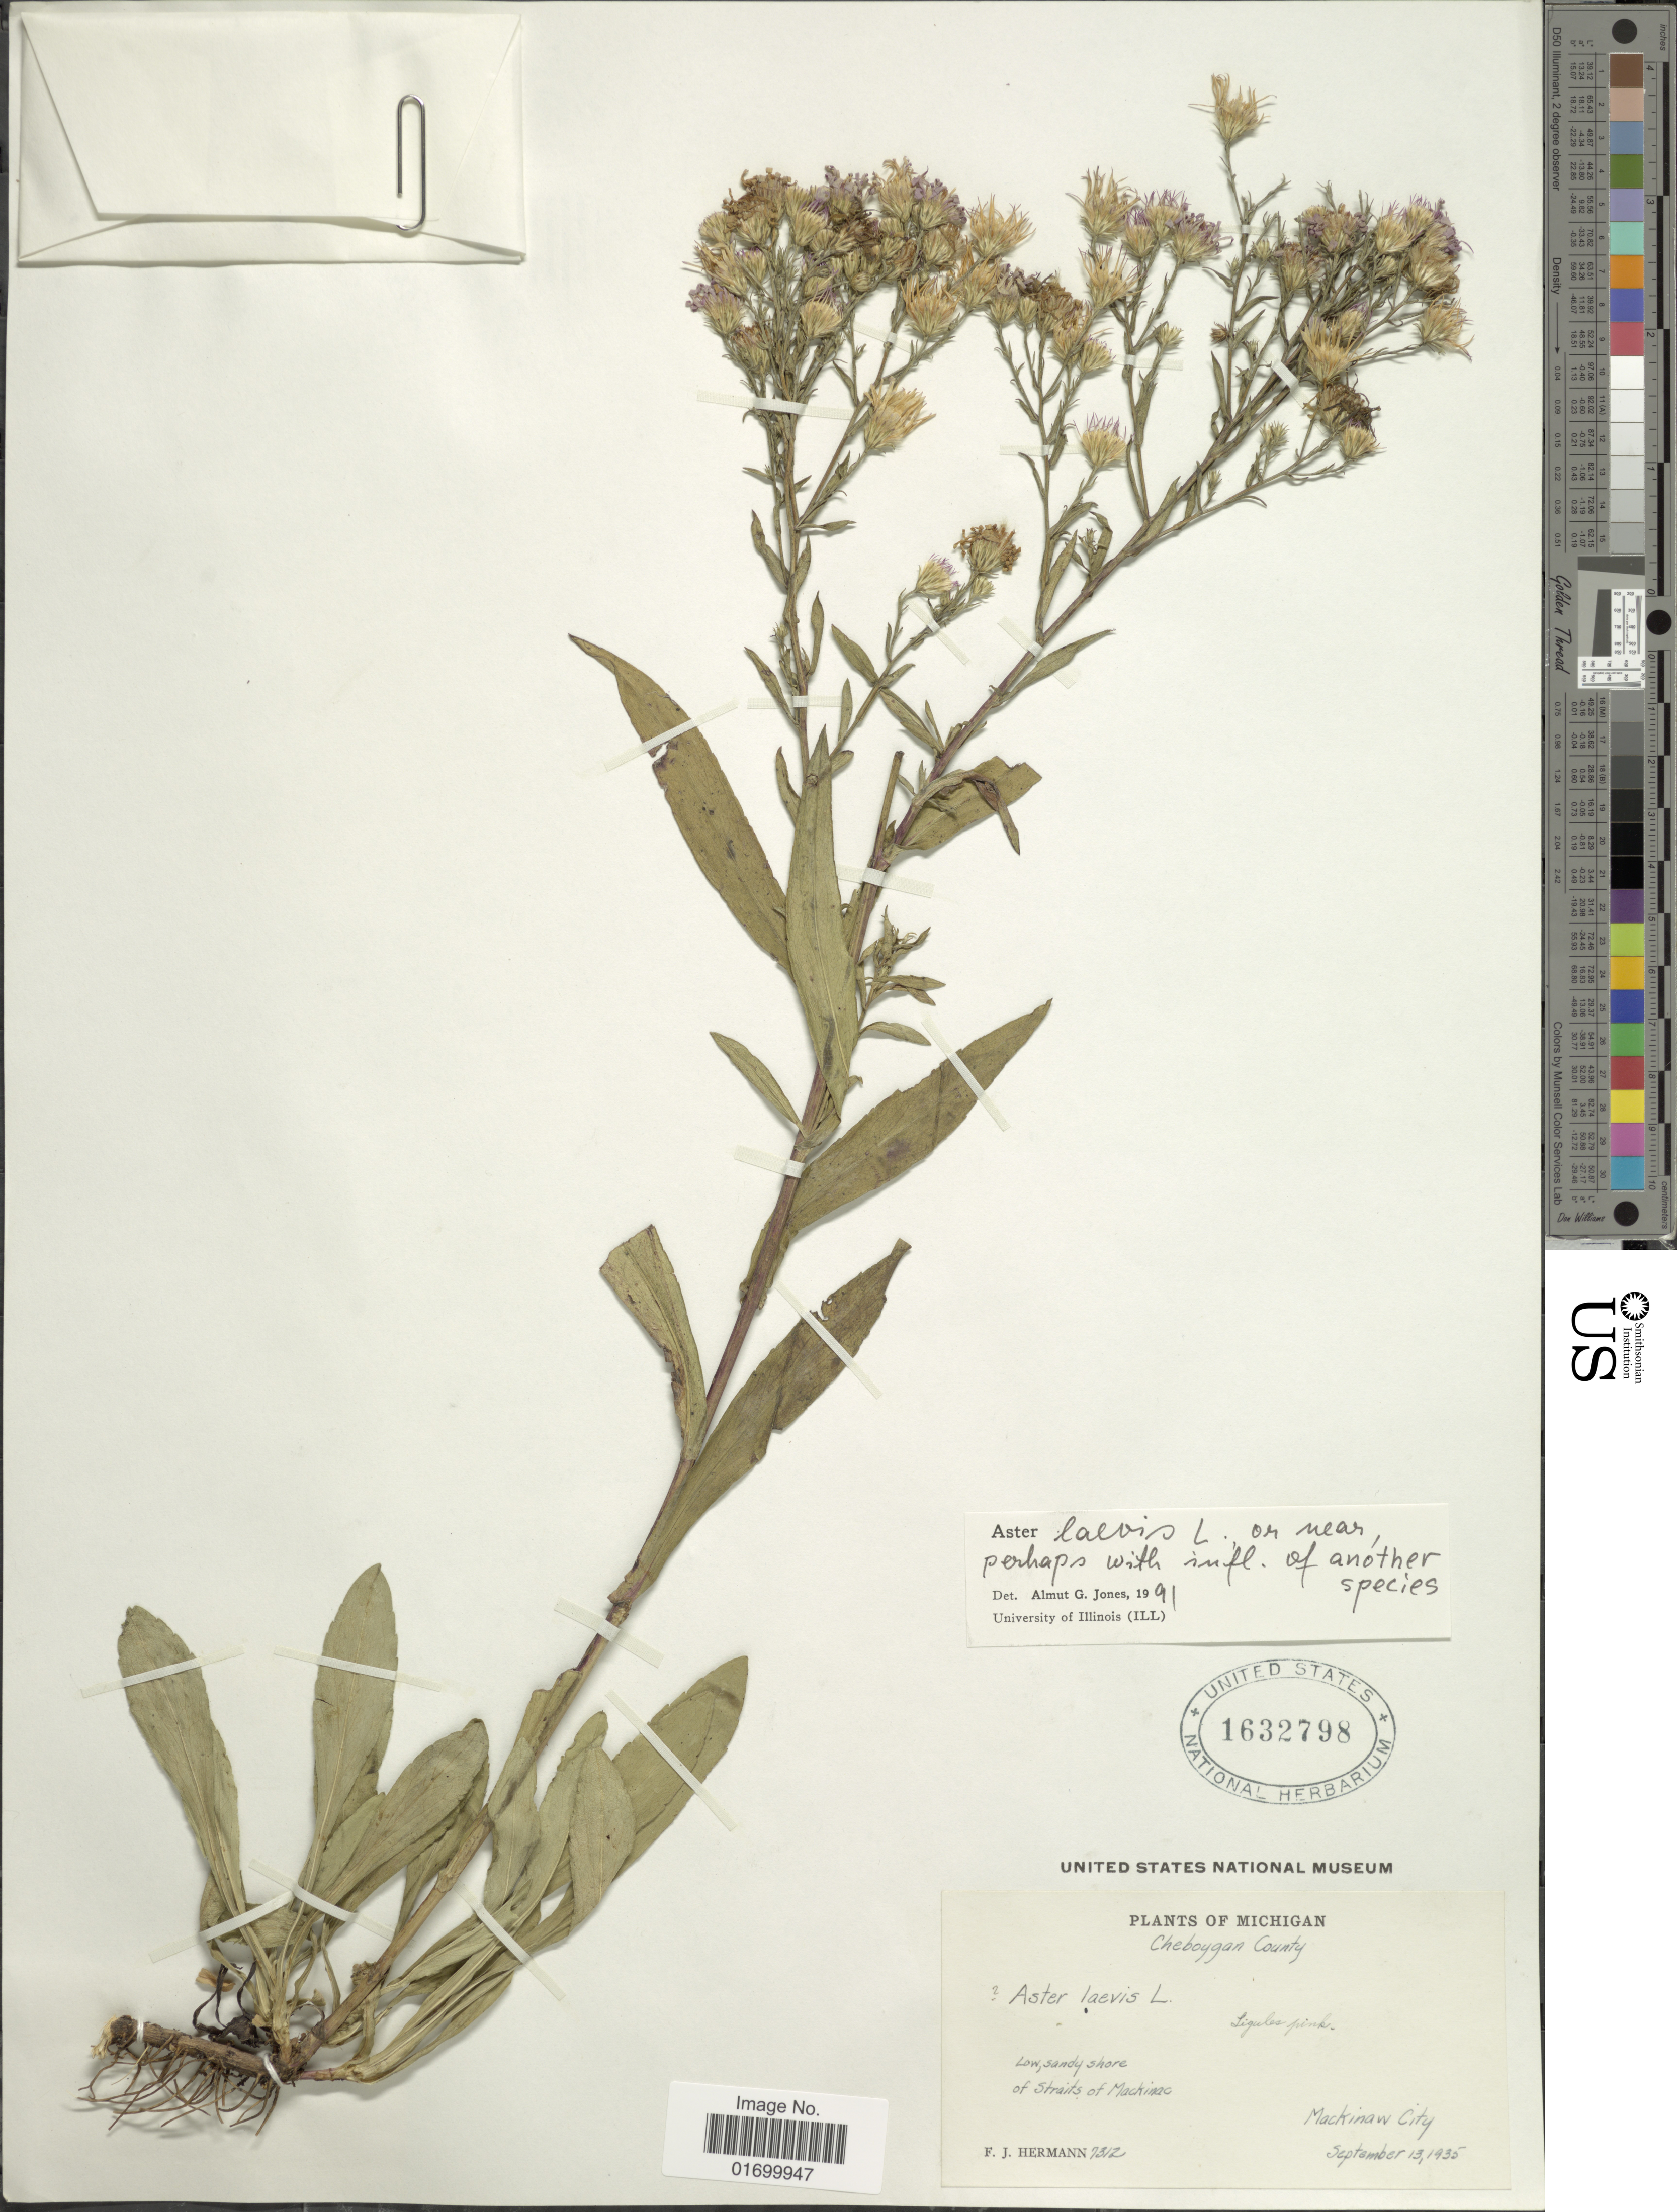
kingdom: Plantae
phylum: Tracheophyta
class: Magnoliopsida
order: Asterales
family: Asteraceae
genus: Symphyotrichum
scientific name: Symphyotrichum laeve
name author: (L.) Á. Löve & D. Löve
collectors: F. J. Hermann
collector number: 7312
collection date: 1935-09-13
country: United States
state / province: Michigan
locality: Cheboygan County, Low, Sandy shore of Straits of Mackinac, Mackinaw City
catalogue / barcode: US 1632798